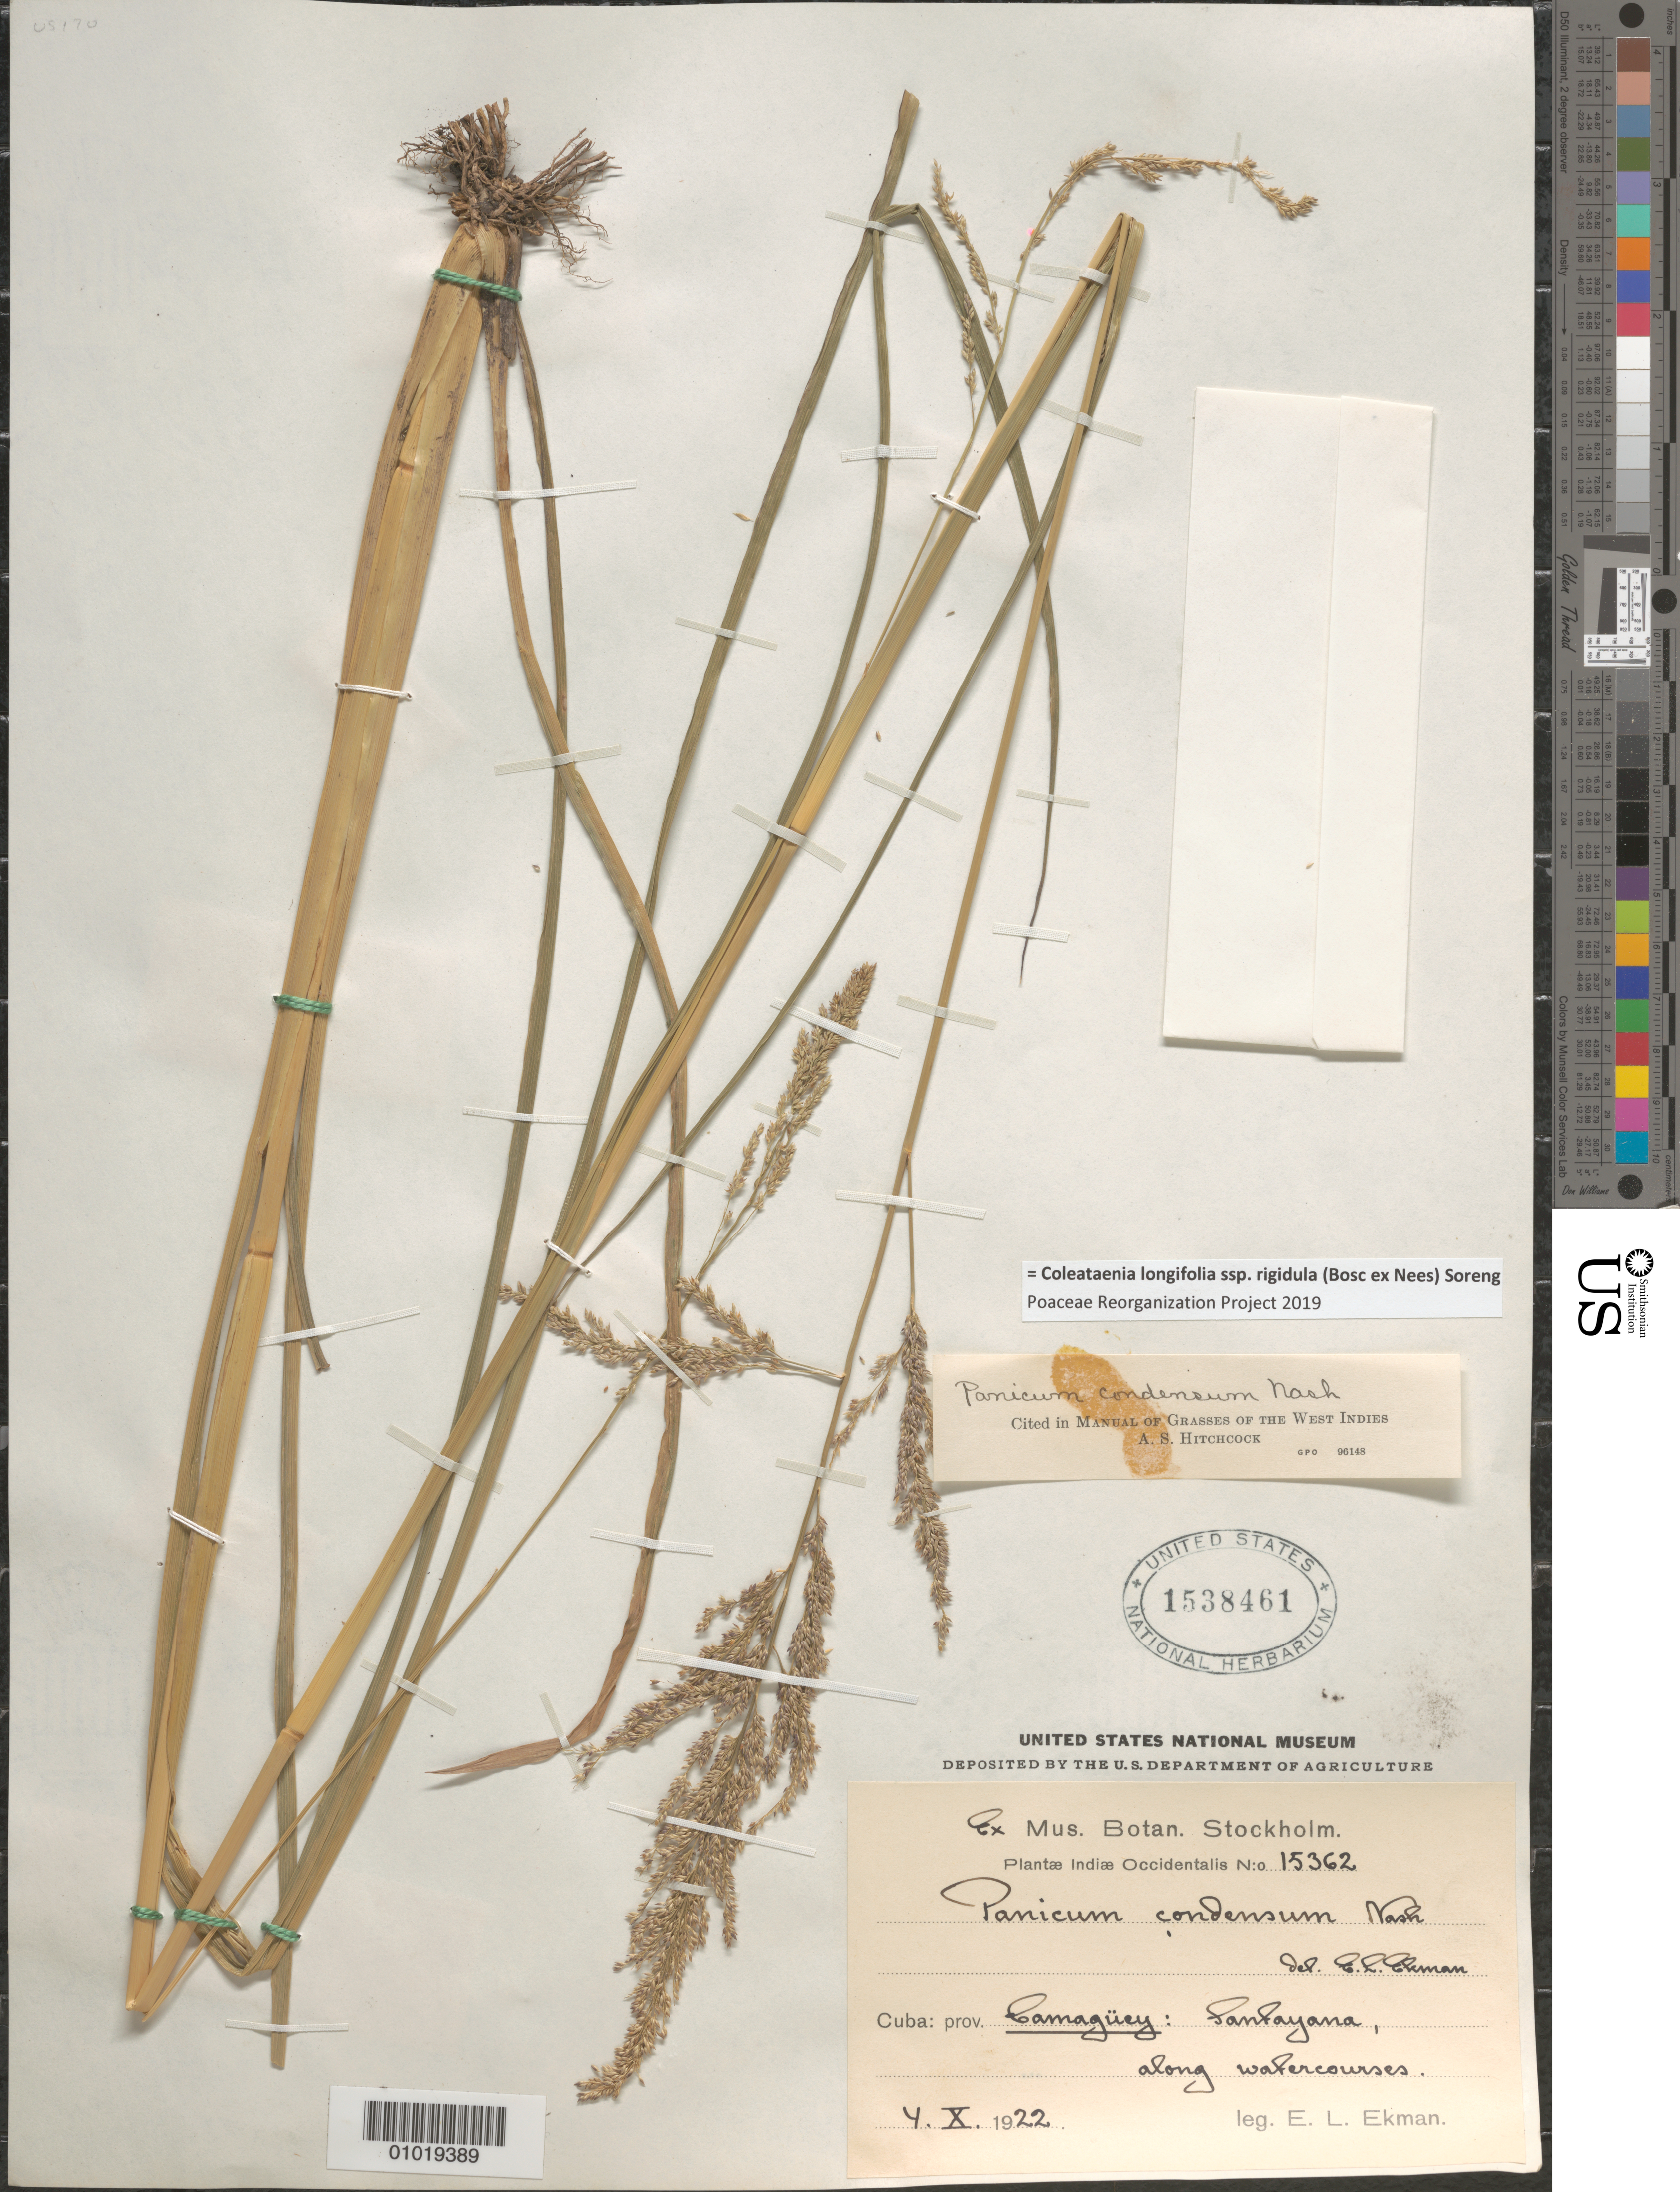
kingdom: Plantae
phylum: Tracheophyta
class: Liliopsida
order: Poales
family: Poaceae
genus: Panicum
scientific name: Panicum condensum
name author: Nash ex Small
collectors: E. L. Ekman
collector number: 15362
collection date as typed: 04 Oct 1922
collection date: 1922-10-04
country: Cuba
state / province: Camagüey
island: Cuba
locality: Santayana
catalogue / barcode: US 1538461